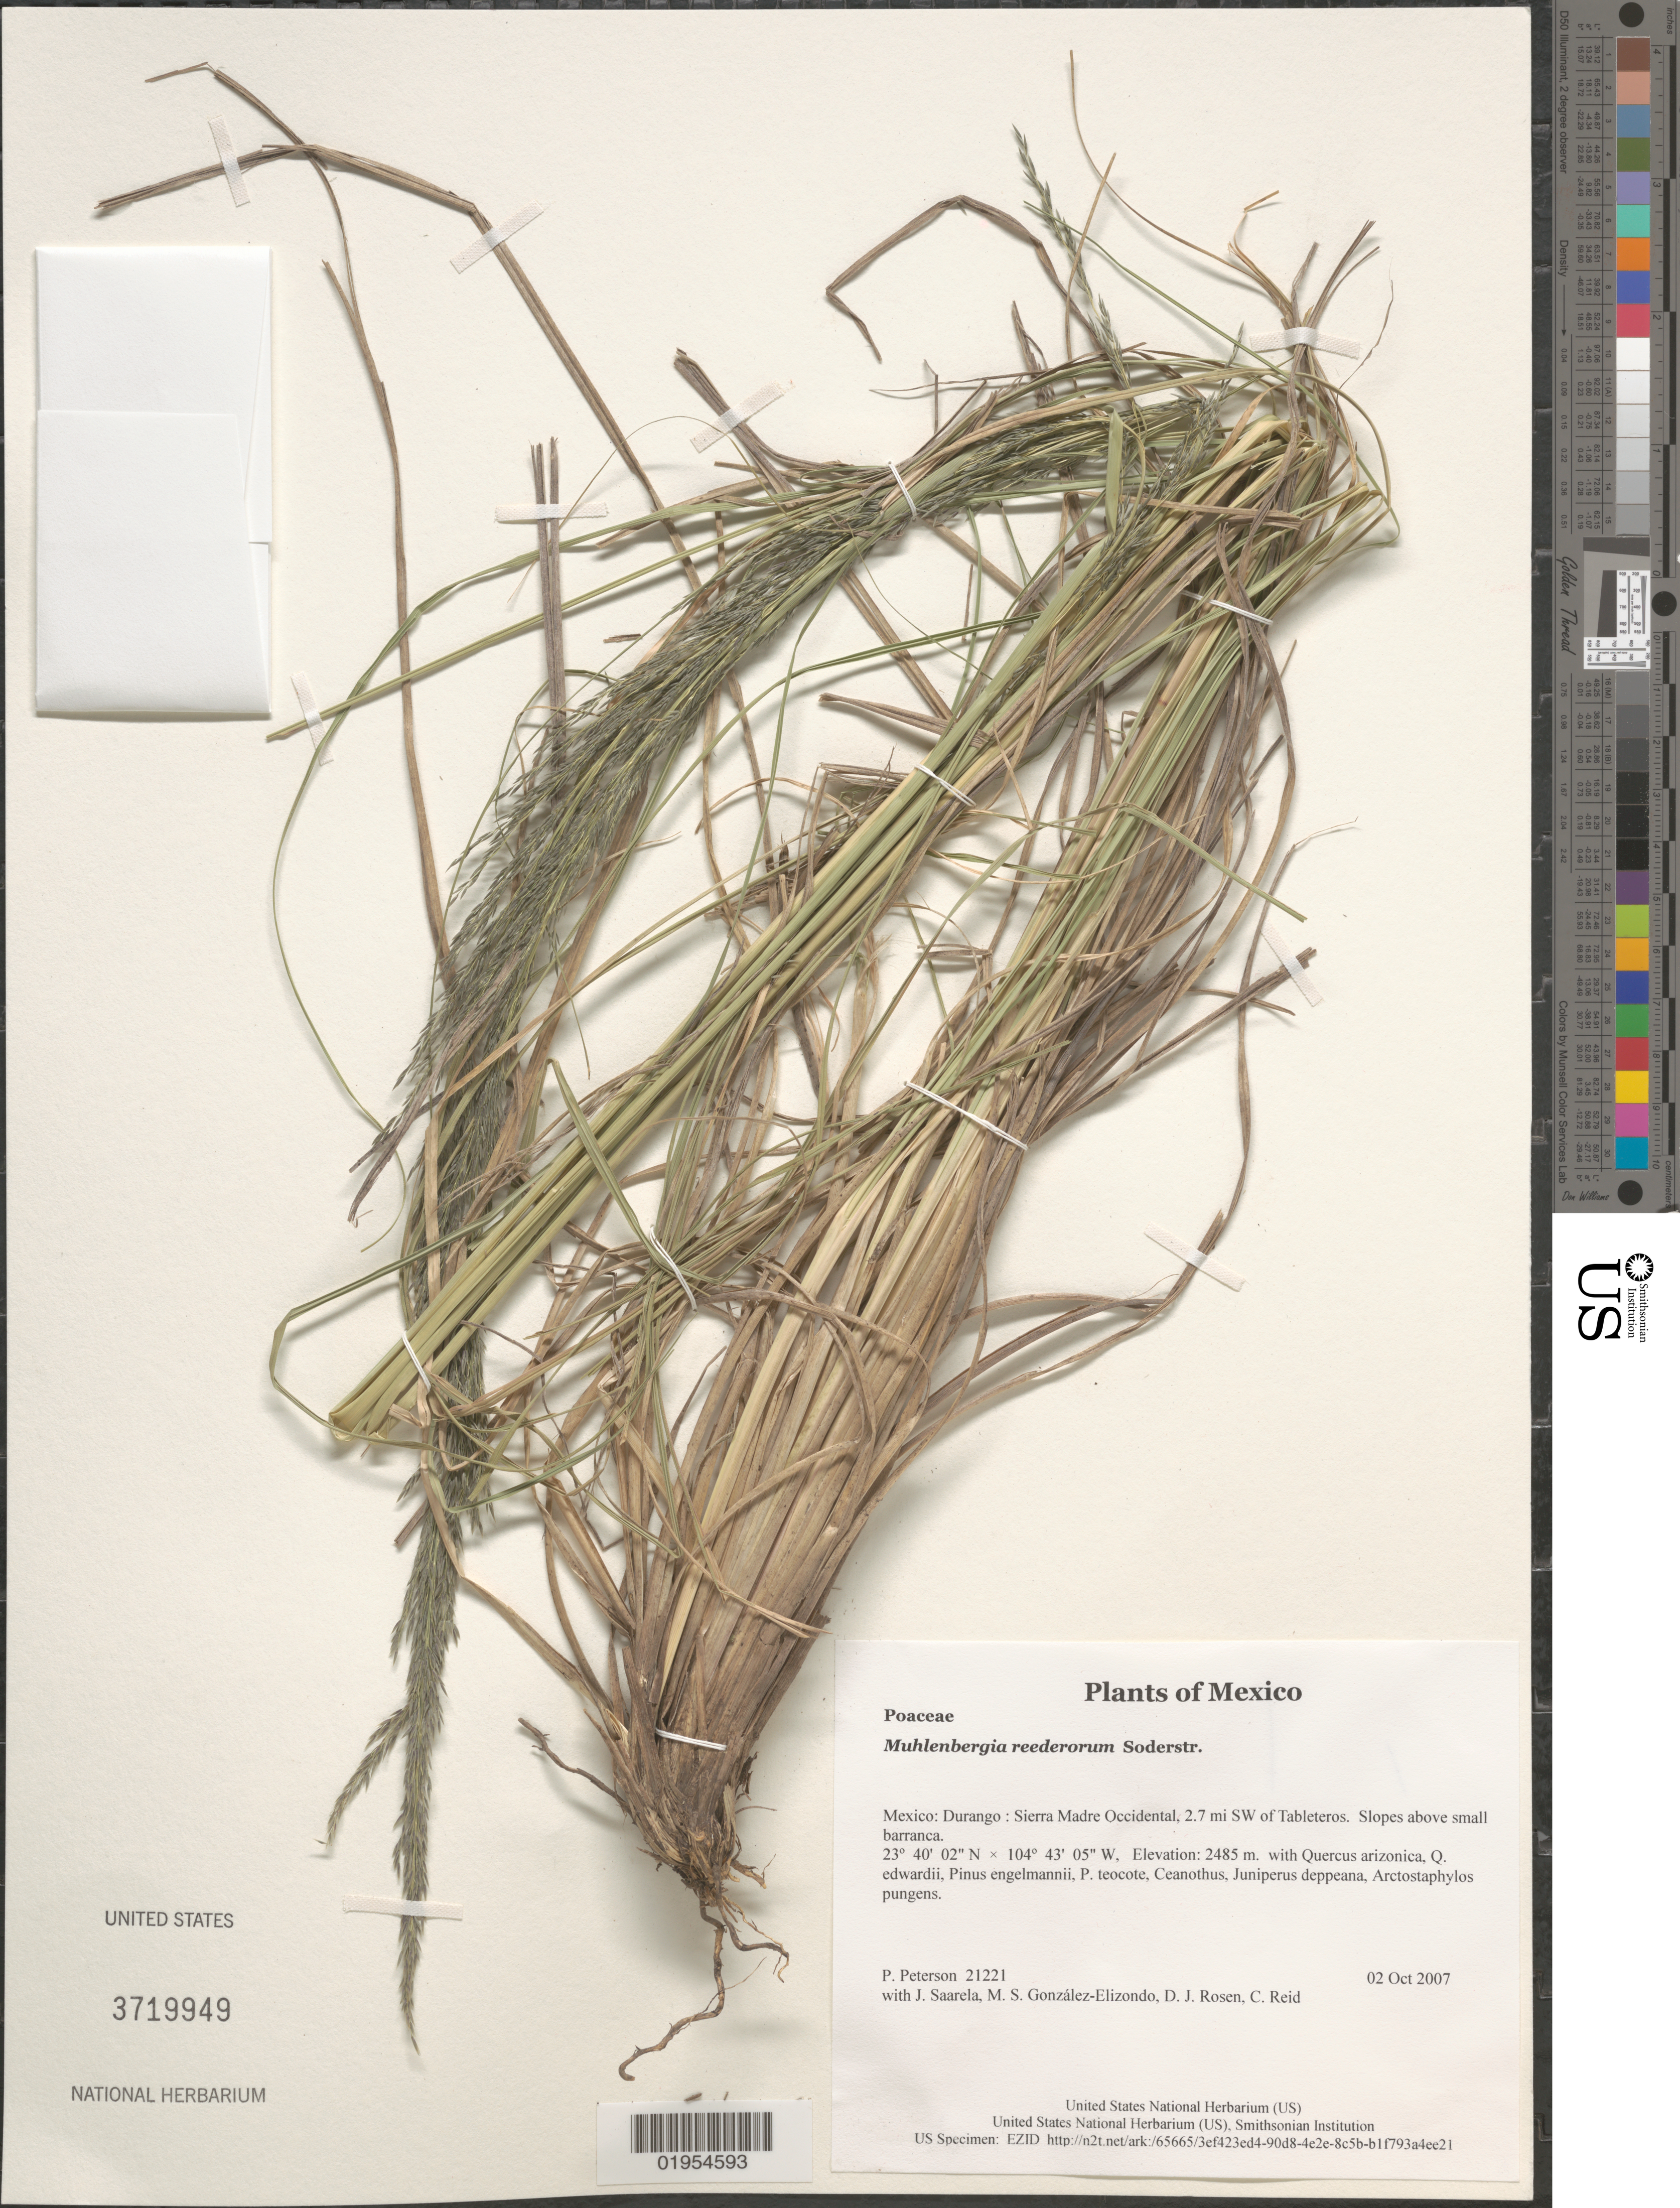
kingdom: Plantae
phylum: Tracheophyta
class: Liliopsida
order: Poales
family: Poaceae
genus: Muhlenbergia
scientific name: Muhlenbergia reederorum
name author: Soderstr.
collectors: P. M. Peterson, J. Saarela, M. S. González-Elizondo, D. J. Rosen & C. Reid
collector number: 21221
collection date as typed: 02 Oct 2007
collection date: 2007-10-02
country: Mexico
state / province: Durango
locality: Sierra Madre Occidental, 2.7 mi SW of Tableteros. Slopes above small barranca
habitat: with Quercus arizonica, Q. edwardii, Pinus engelmannii, P. teocote, Ceanothus, Juniperus deppeana, Arctostaphylos pungens.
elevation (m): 2485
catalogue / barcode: US 3719949